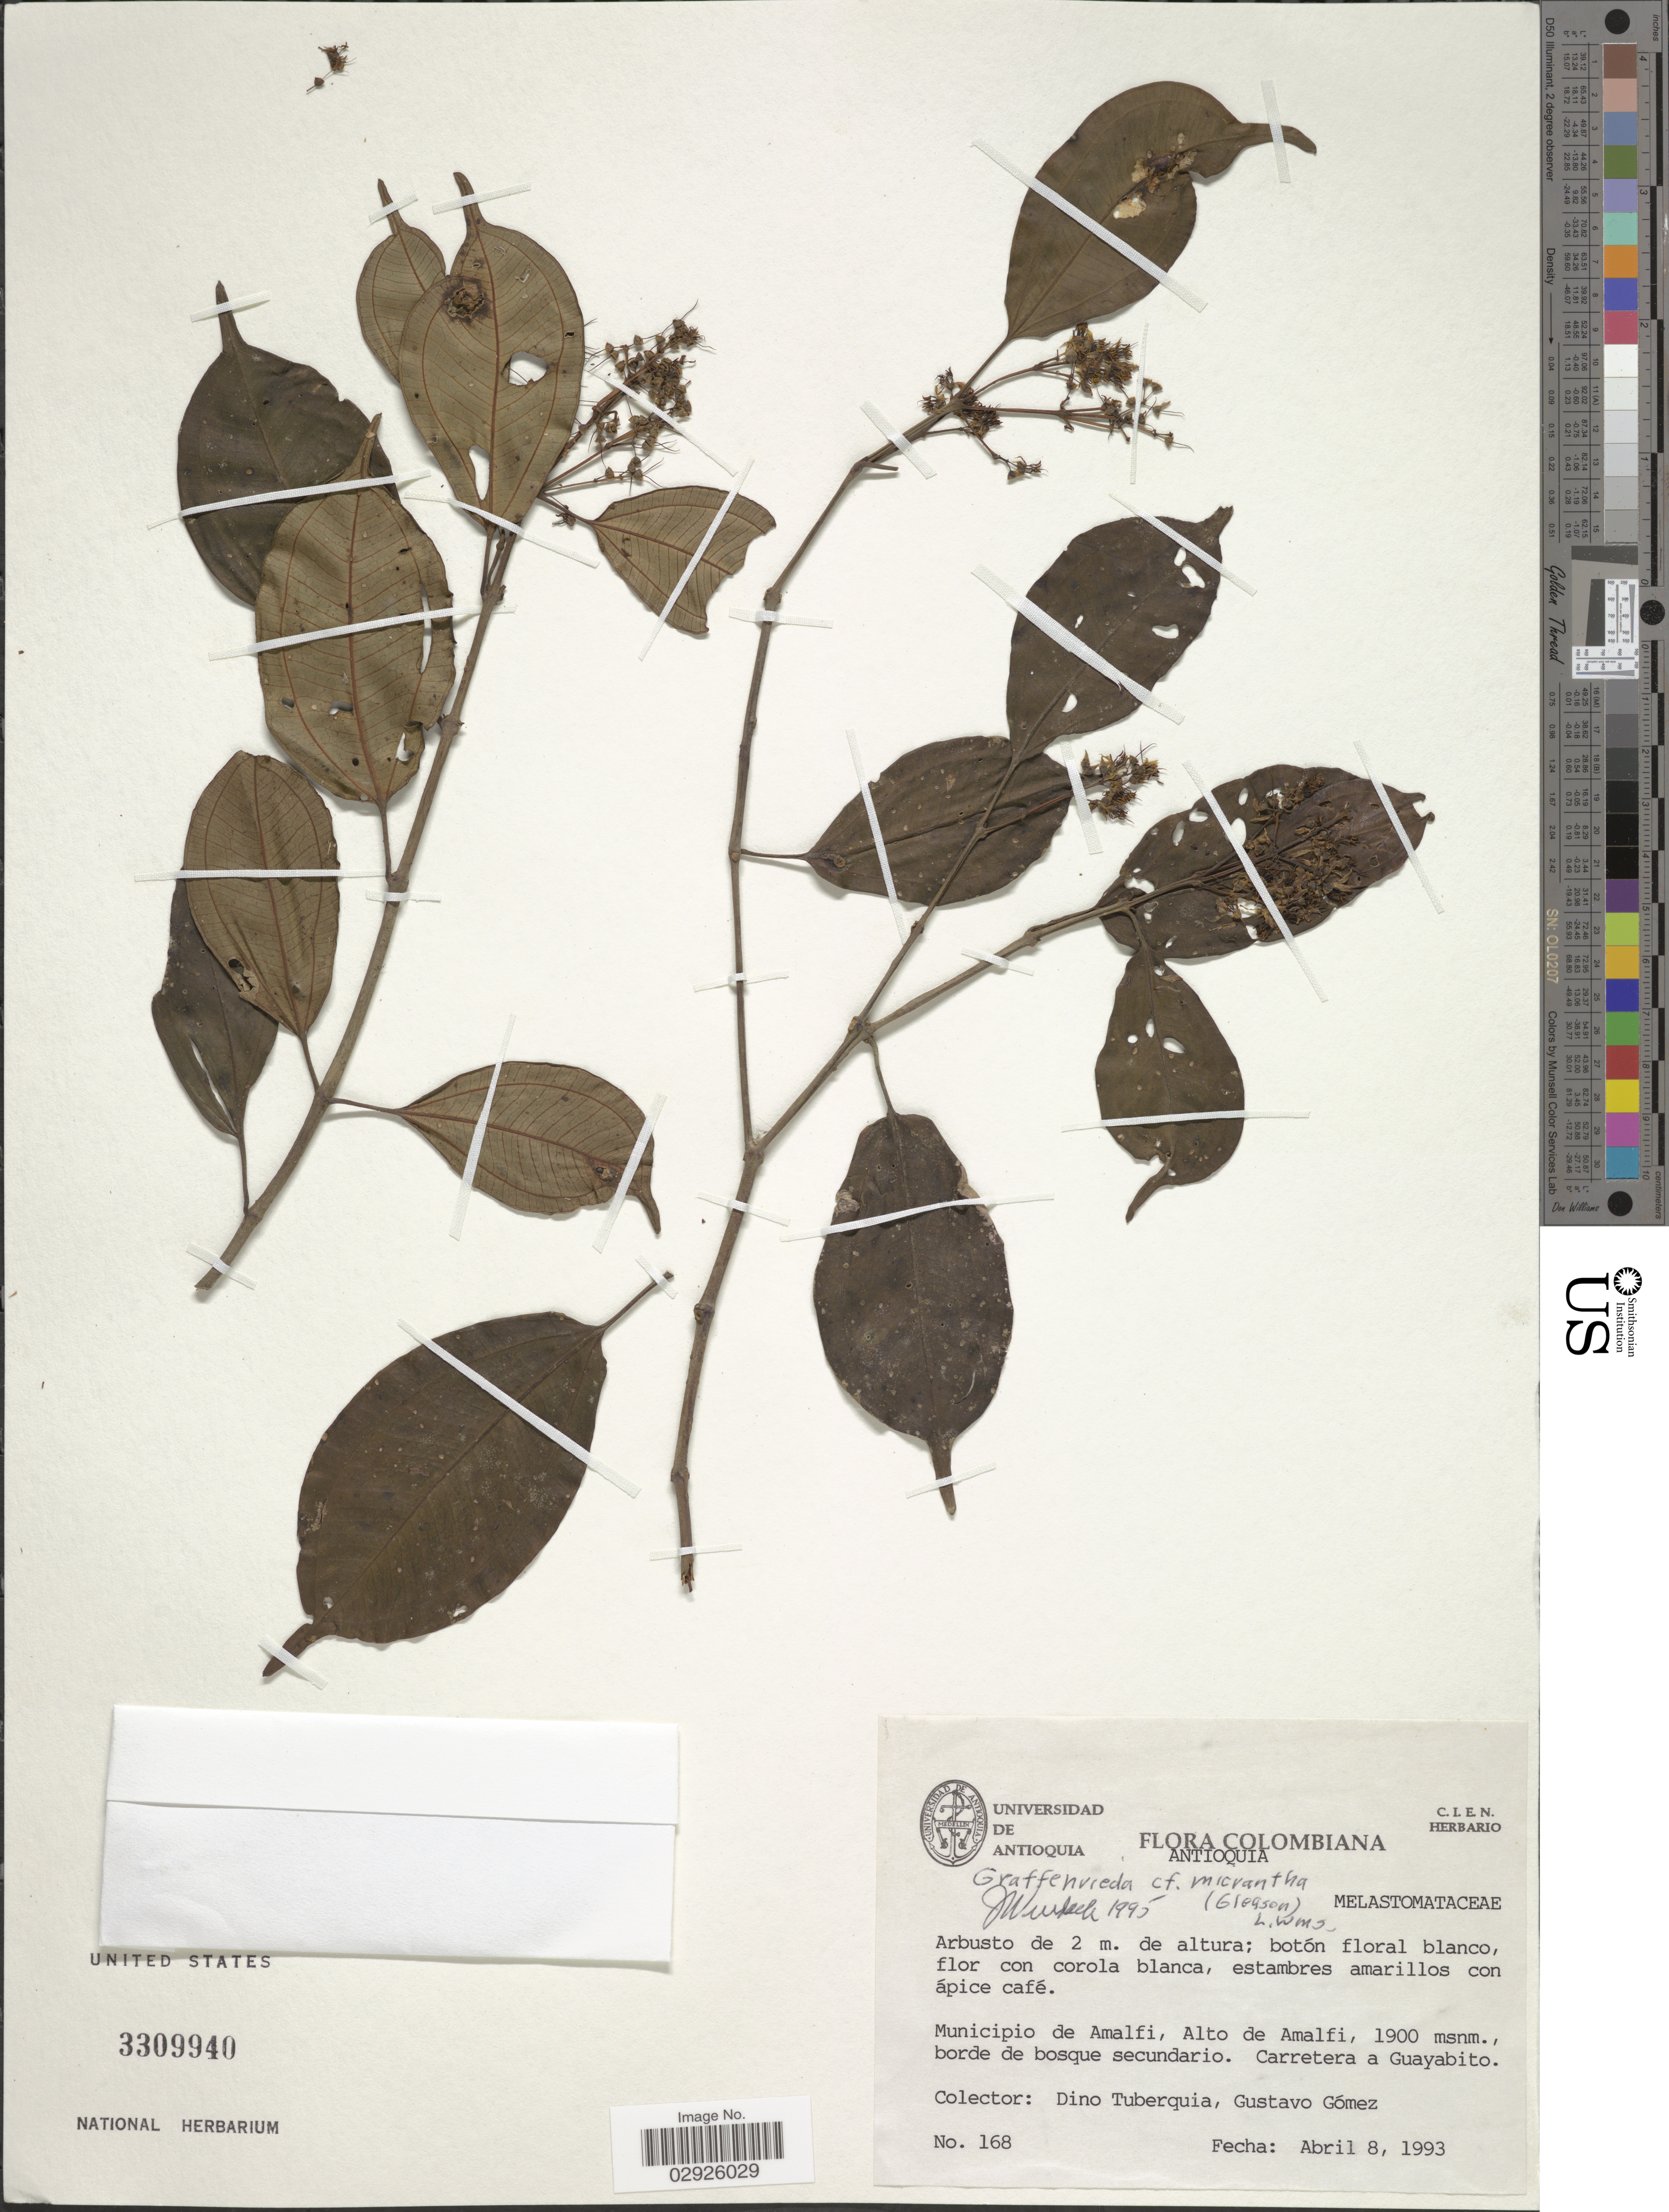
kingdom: Plantae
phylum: Tracheophyta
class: Magnoliopsida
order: Myrtales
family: Melastomataceae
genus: Graffenrieda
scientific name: Graffenrieda micrantha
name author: (Gleason) L.O. Williams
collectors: D. Tuberquia & G. Gomez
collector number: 168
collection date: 1993-04-08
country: Colombia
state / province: Antioquia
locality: Municipio de Amalfi, Alto de Amalfi. Carretera a Guayabito.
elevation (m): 1900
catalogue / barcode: US 3309940